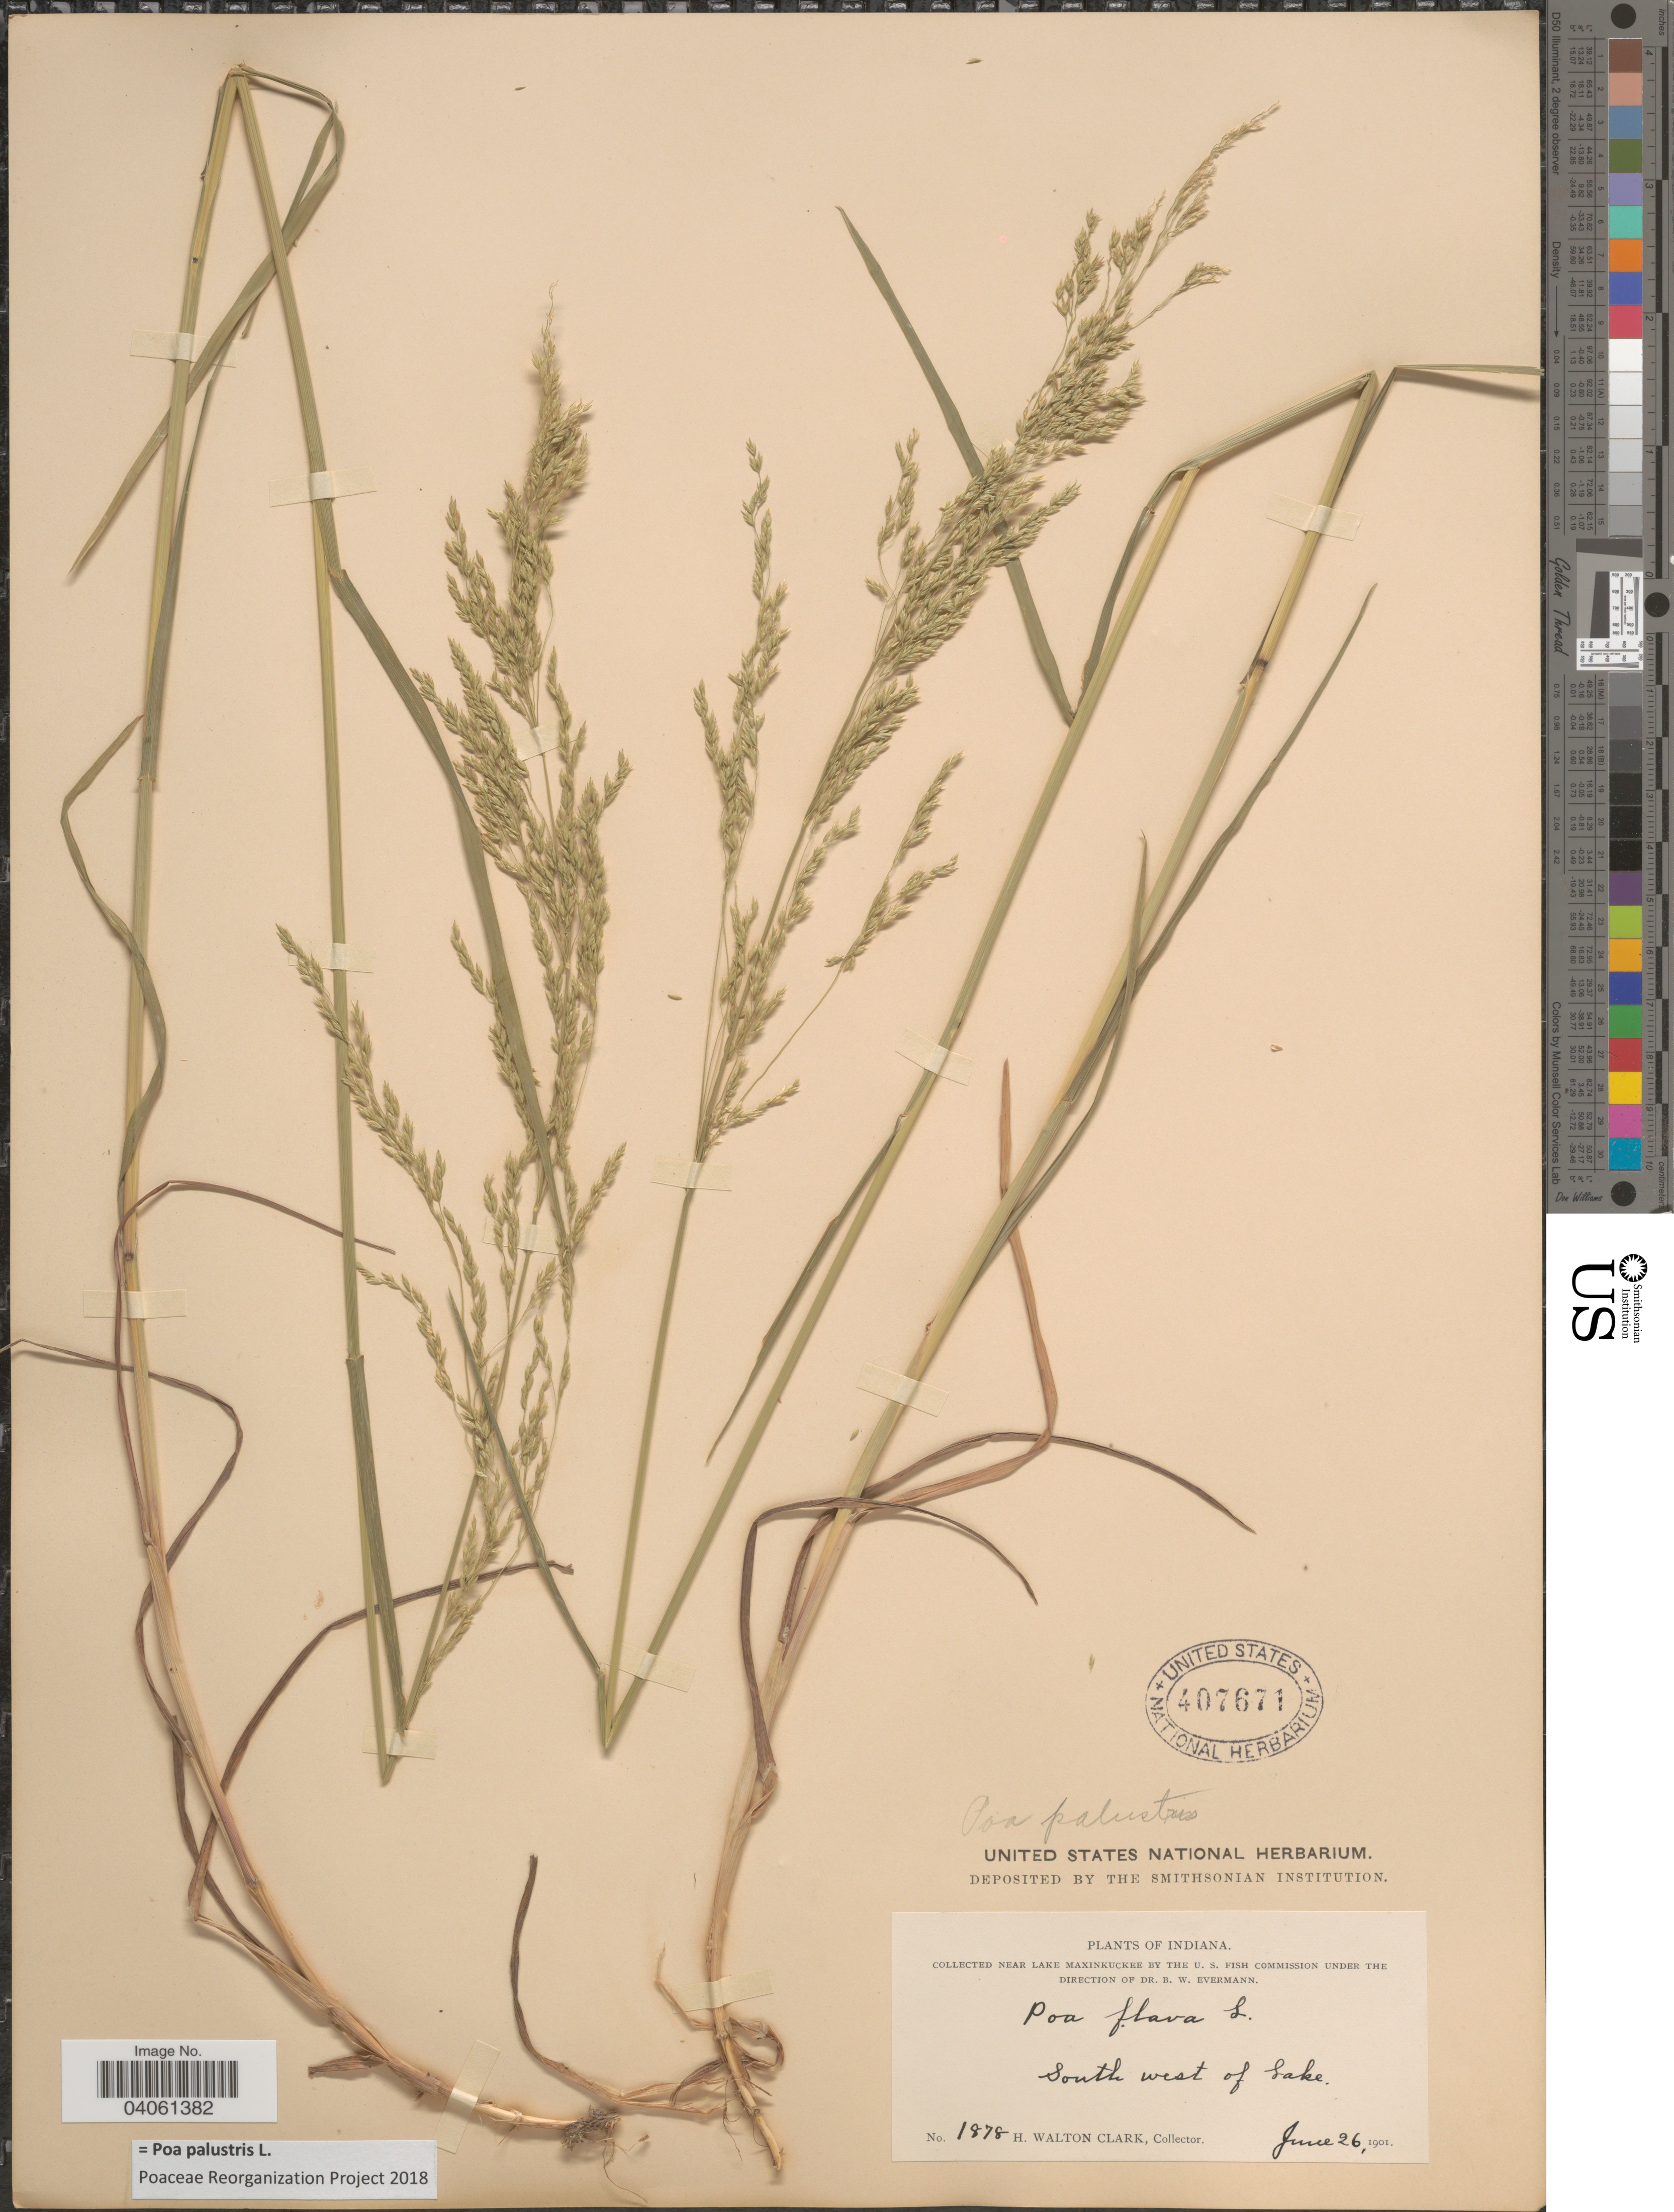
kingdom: Plantae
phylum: Tracheophyta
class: Liliopsida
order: Poales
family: Poaceae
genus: Poa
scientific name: Poa palustris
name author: L.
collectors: H. W. Clark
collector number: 1878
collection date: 1901-06-26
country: United States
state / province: Indiana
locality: Near Lake Maxinkuckee. South west of Lake.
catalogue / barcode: US 407671